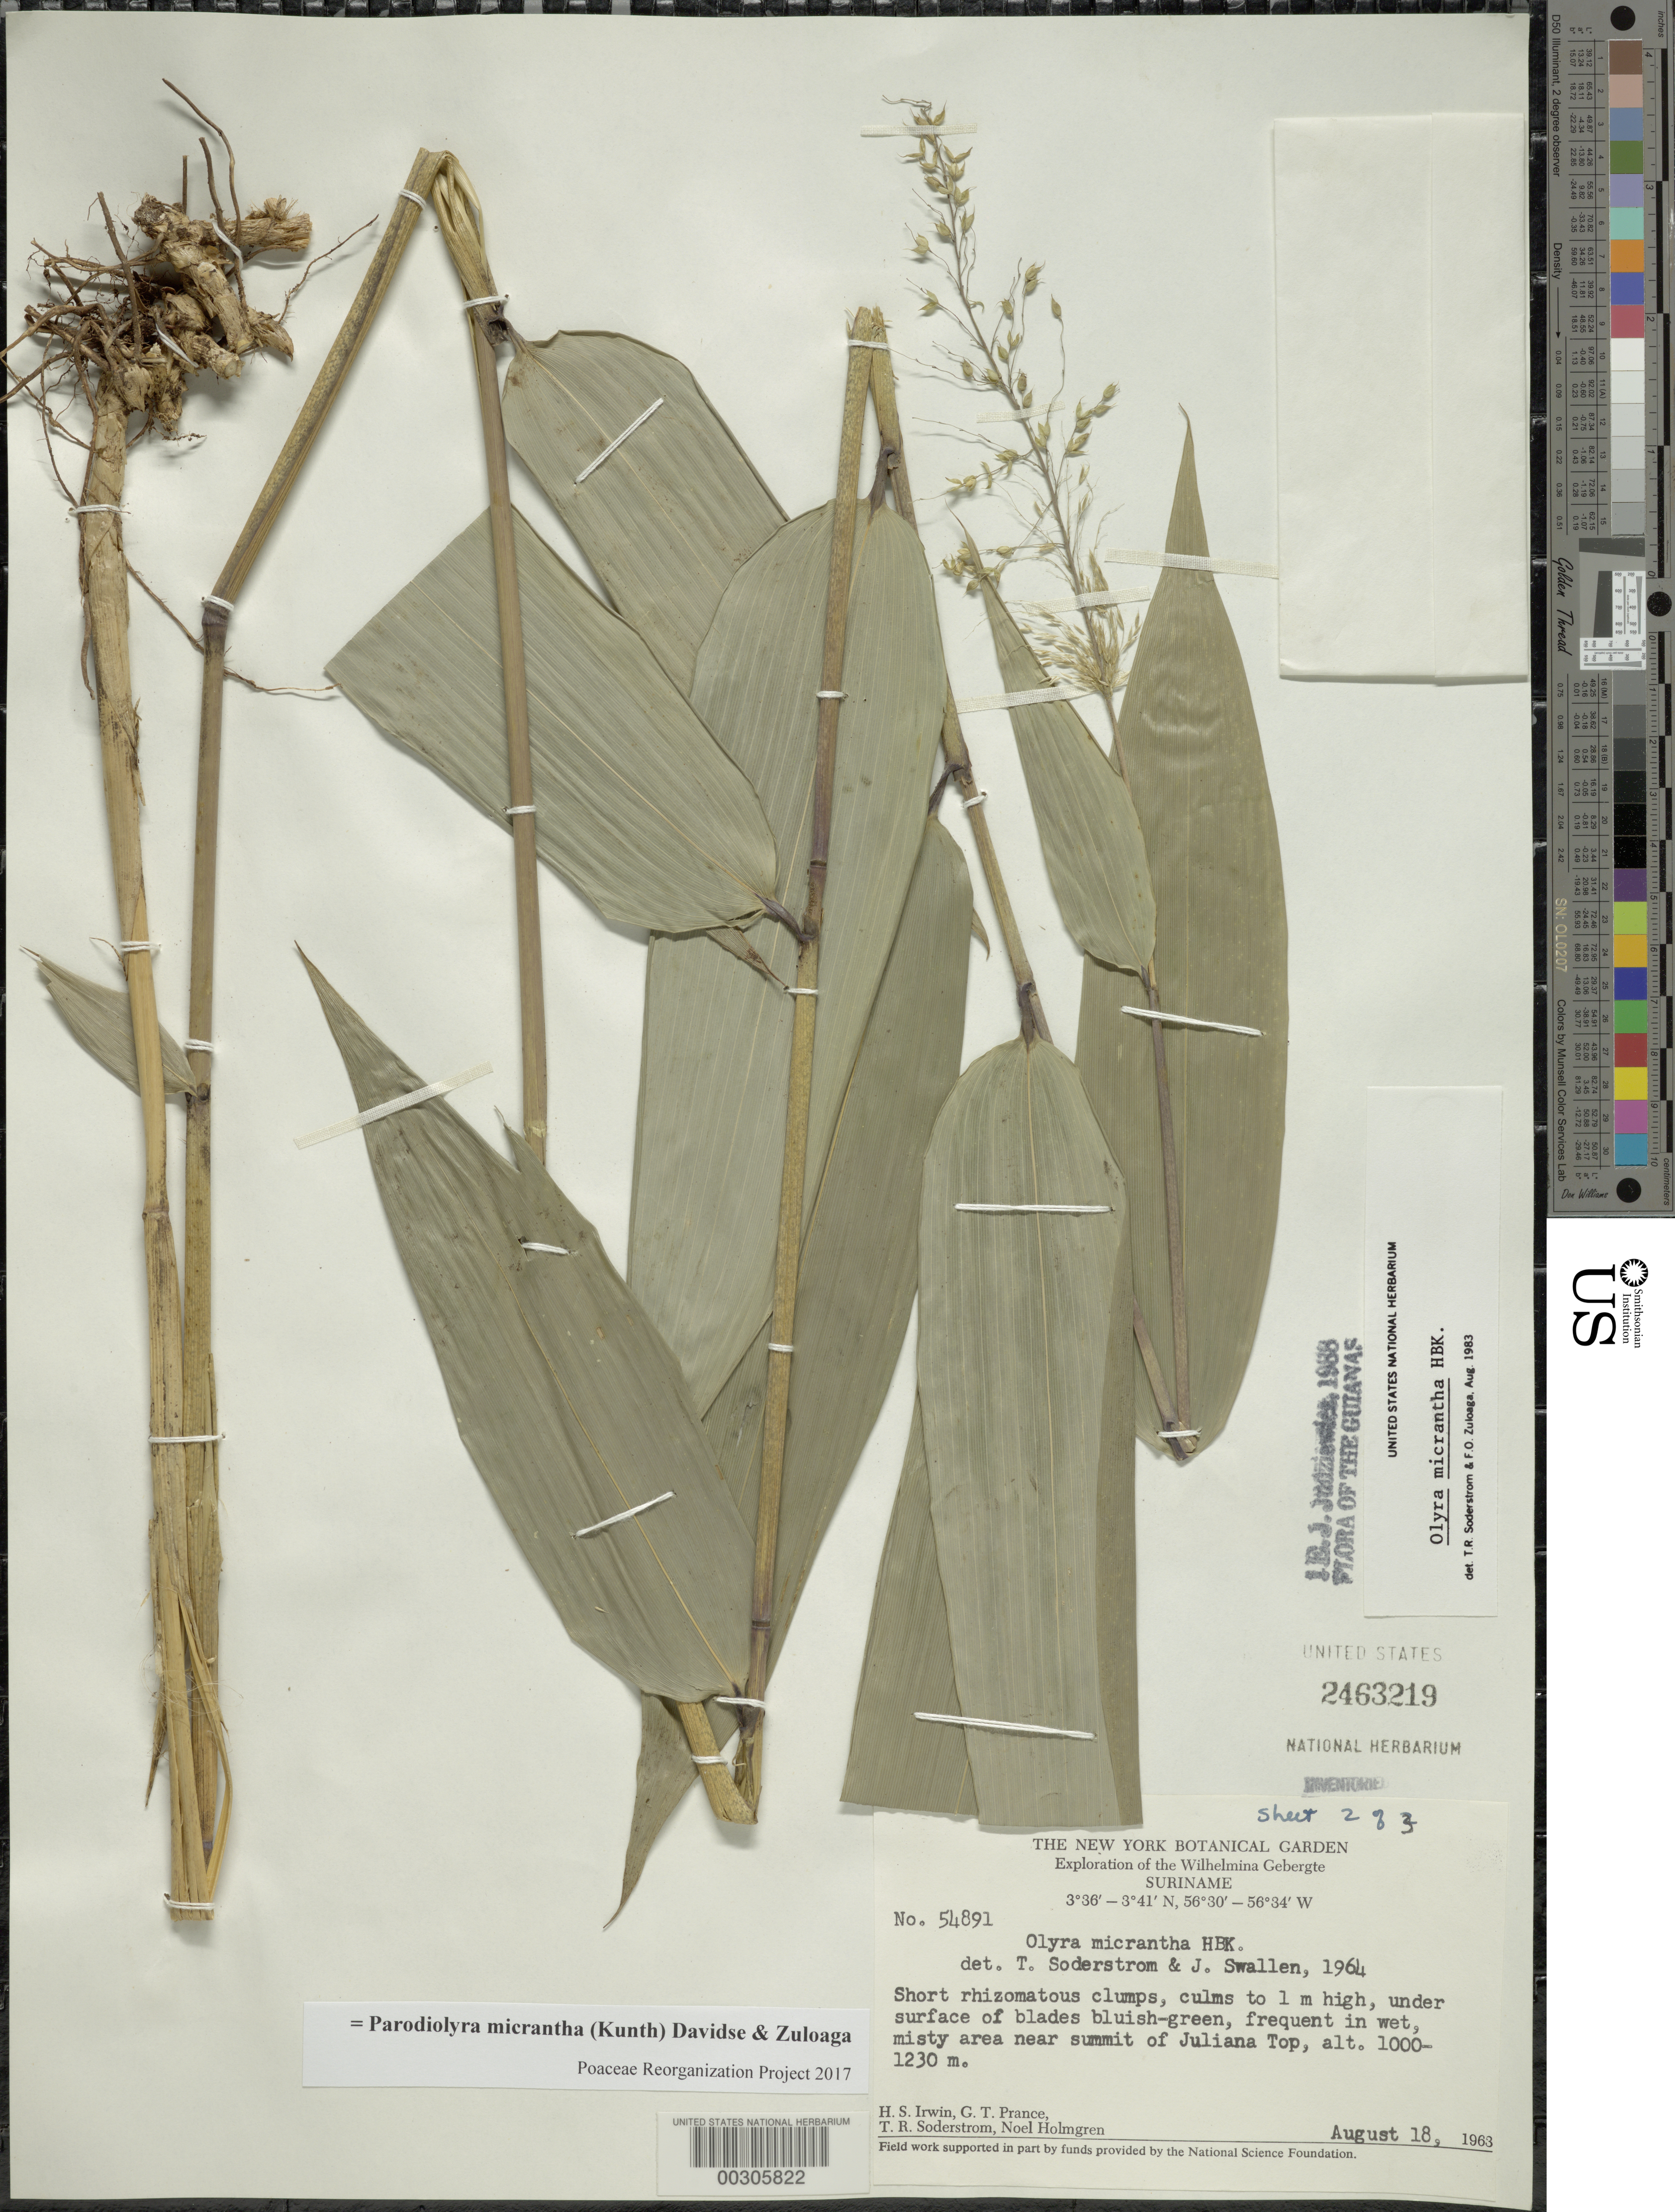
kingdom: Plantae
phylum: Tracheophyta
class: Liliopsida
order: Poales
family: Poaceae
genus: Parodiolyra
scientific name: Parodiolyra micrantha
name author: (Kunth) Davidse & Zuloaga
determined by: Poaceae Reorganization Project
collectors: H. Irwin, G. T. Prance, T. R. Soderstrom & N. H. Holmgren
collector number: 54891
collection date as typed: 18 Aug 1963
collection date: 1963-08-18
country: Suriname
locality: Lat. 3 36'n: long. 56 30'w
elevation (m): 1000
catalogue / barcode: US 2463219